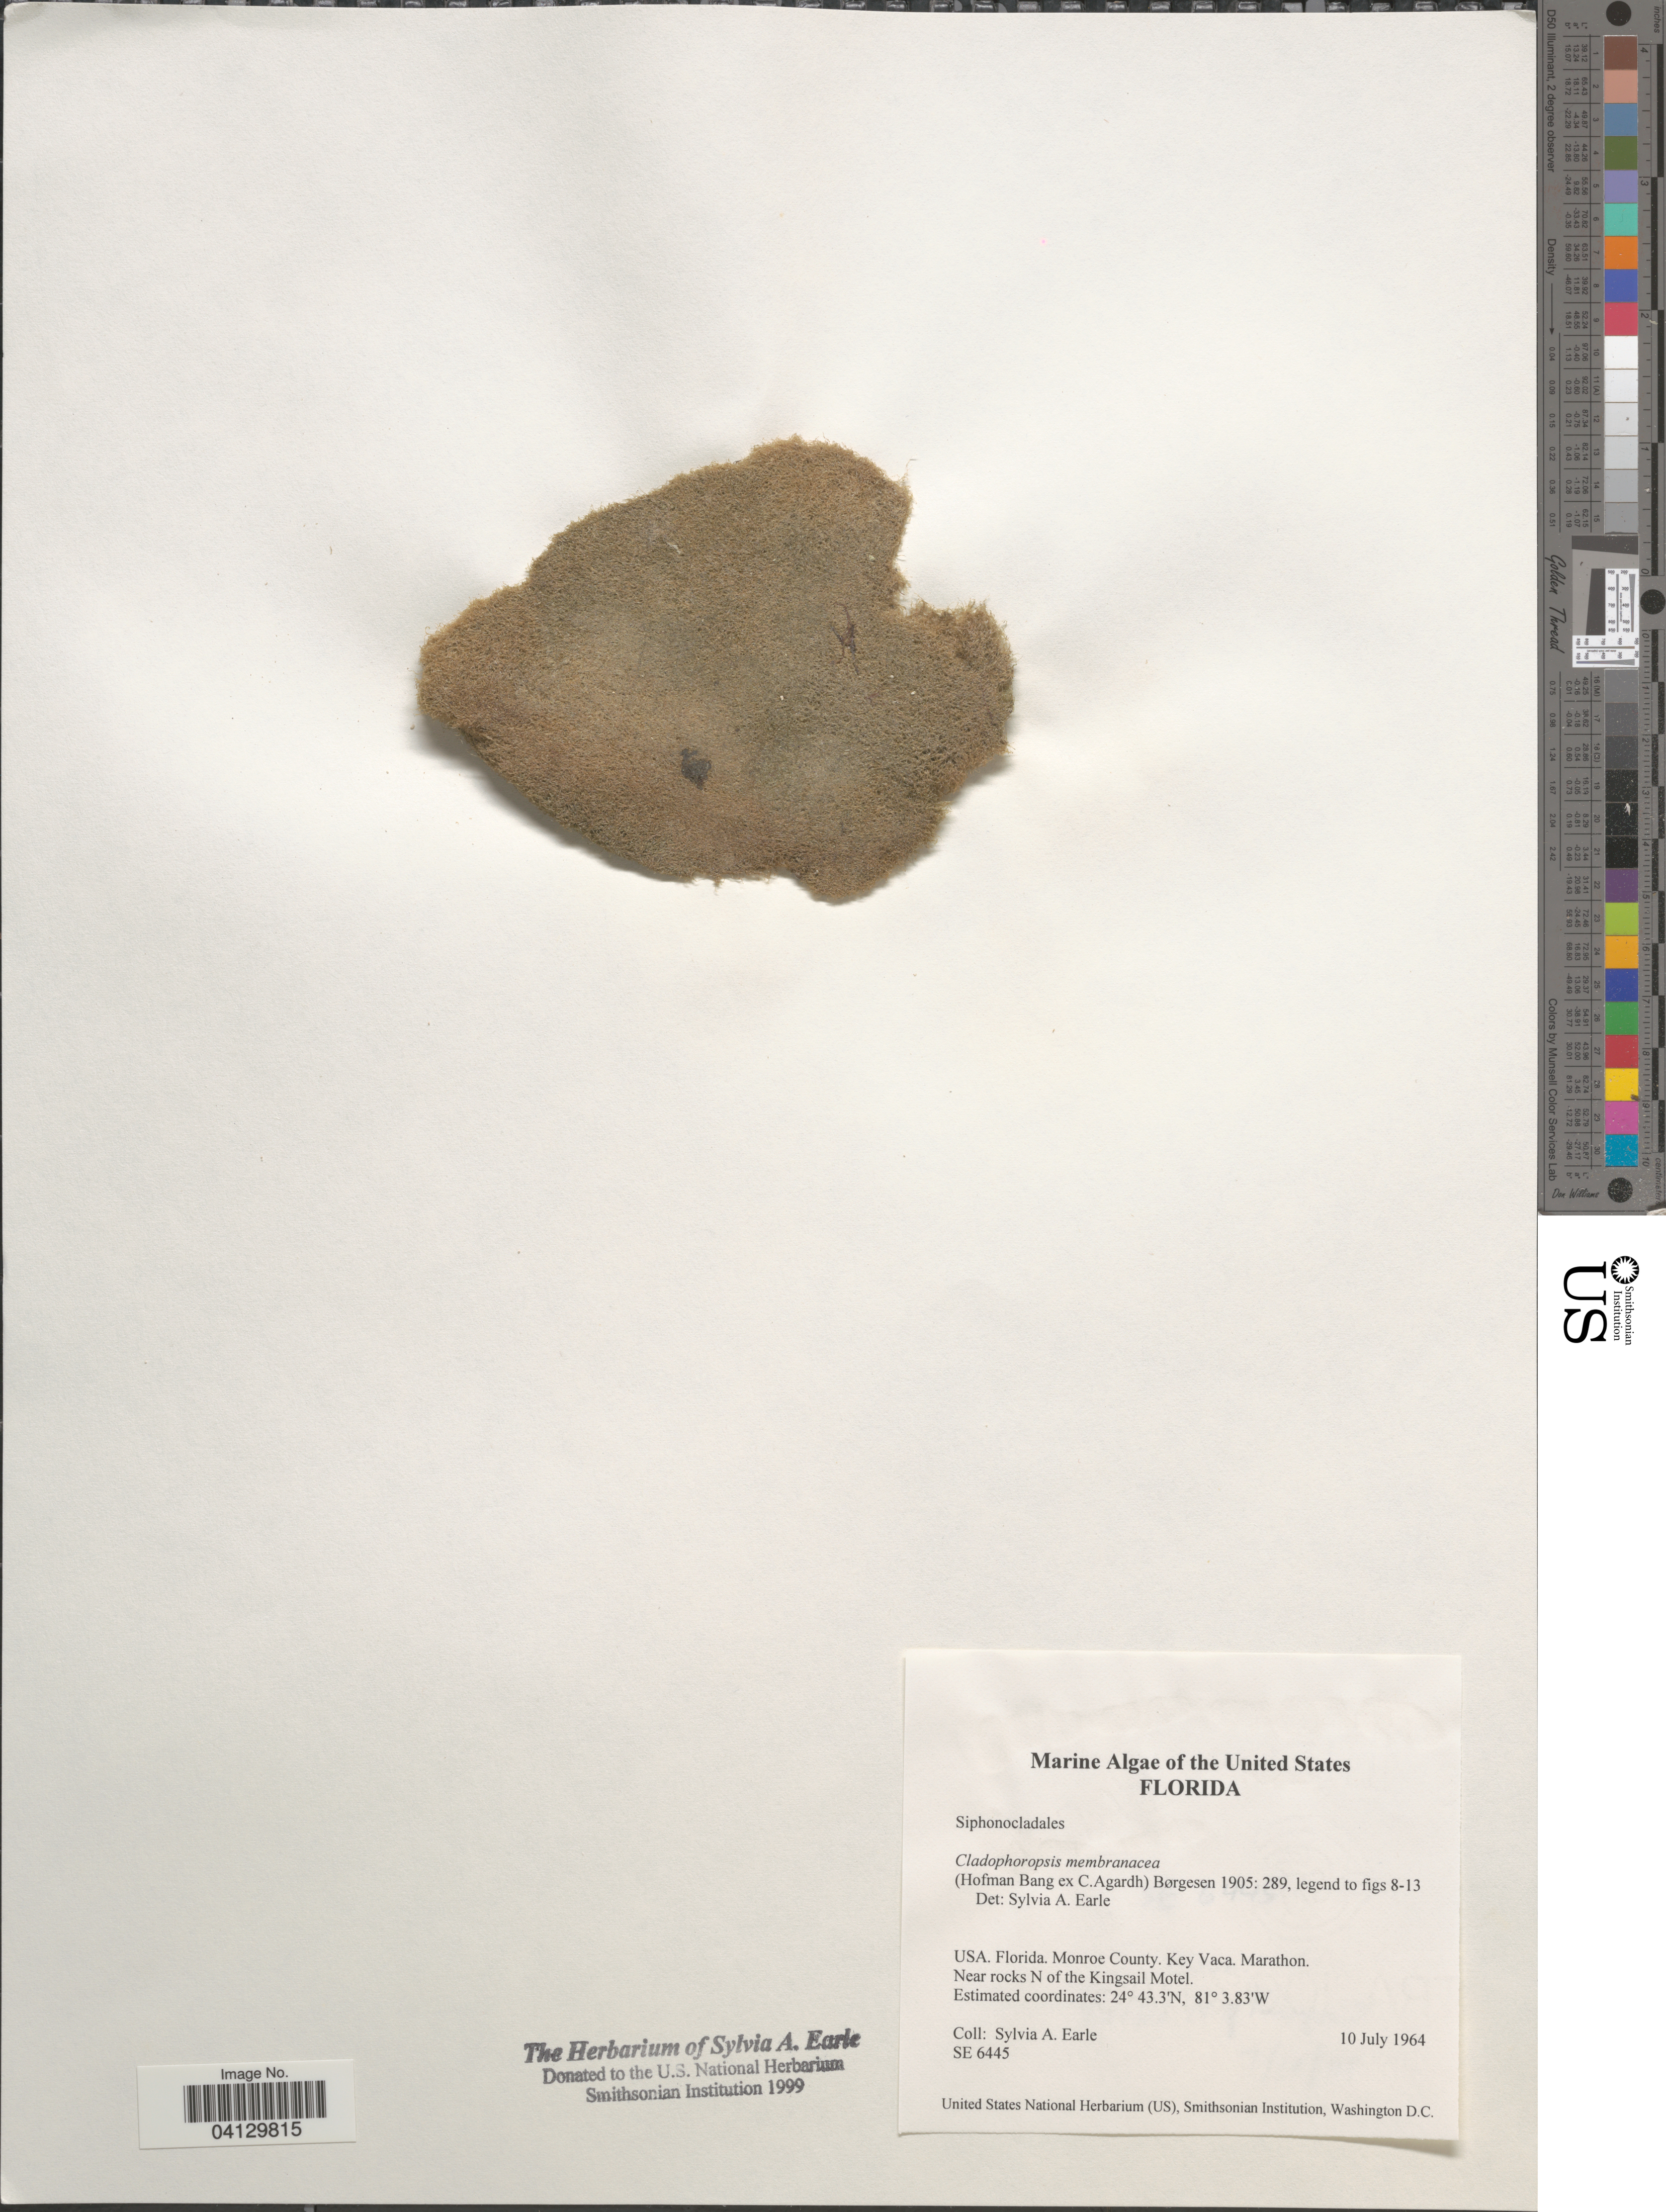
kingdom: Plantae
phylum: Chlorophyta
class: Ulvophyceae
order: Siphonocladales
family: Boodleaceae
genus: Cladophoropsis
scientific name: Cladophoropsis membranacea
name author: (Hofman-Bang) Børgesen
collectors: S. A. Earle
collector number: SE6445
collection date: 1964-07-10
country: United States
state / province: Florida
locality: Monroe County. Key Vaca. Marathon. Near rocks N of the Kingsail Motel.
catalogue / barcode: US 329061